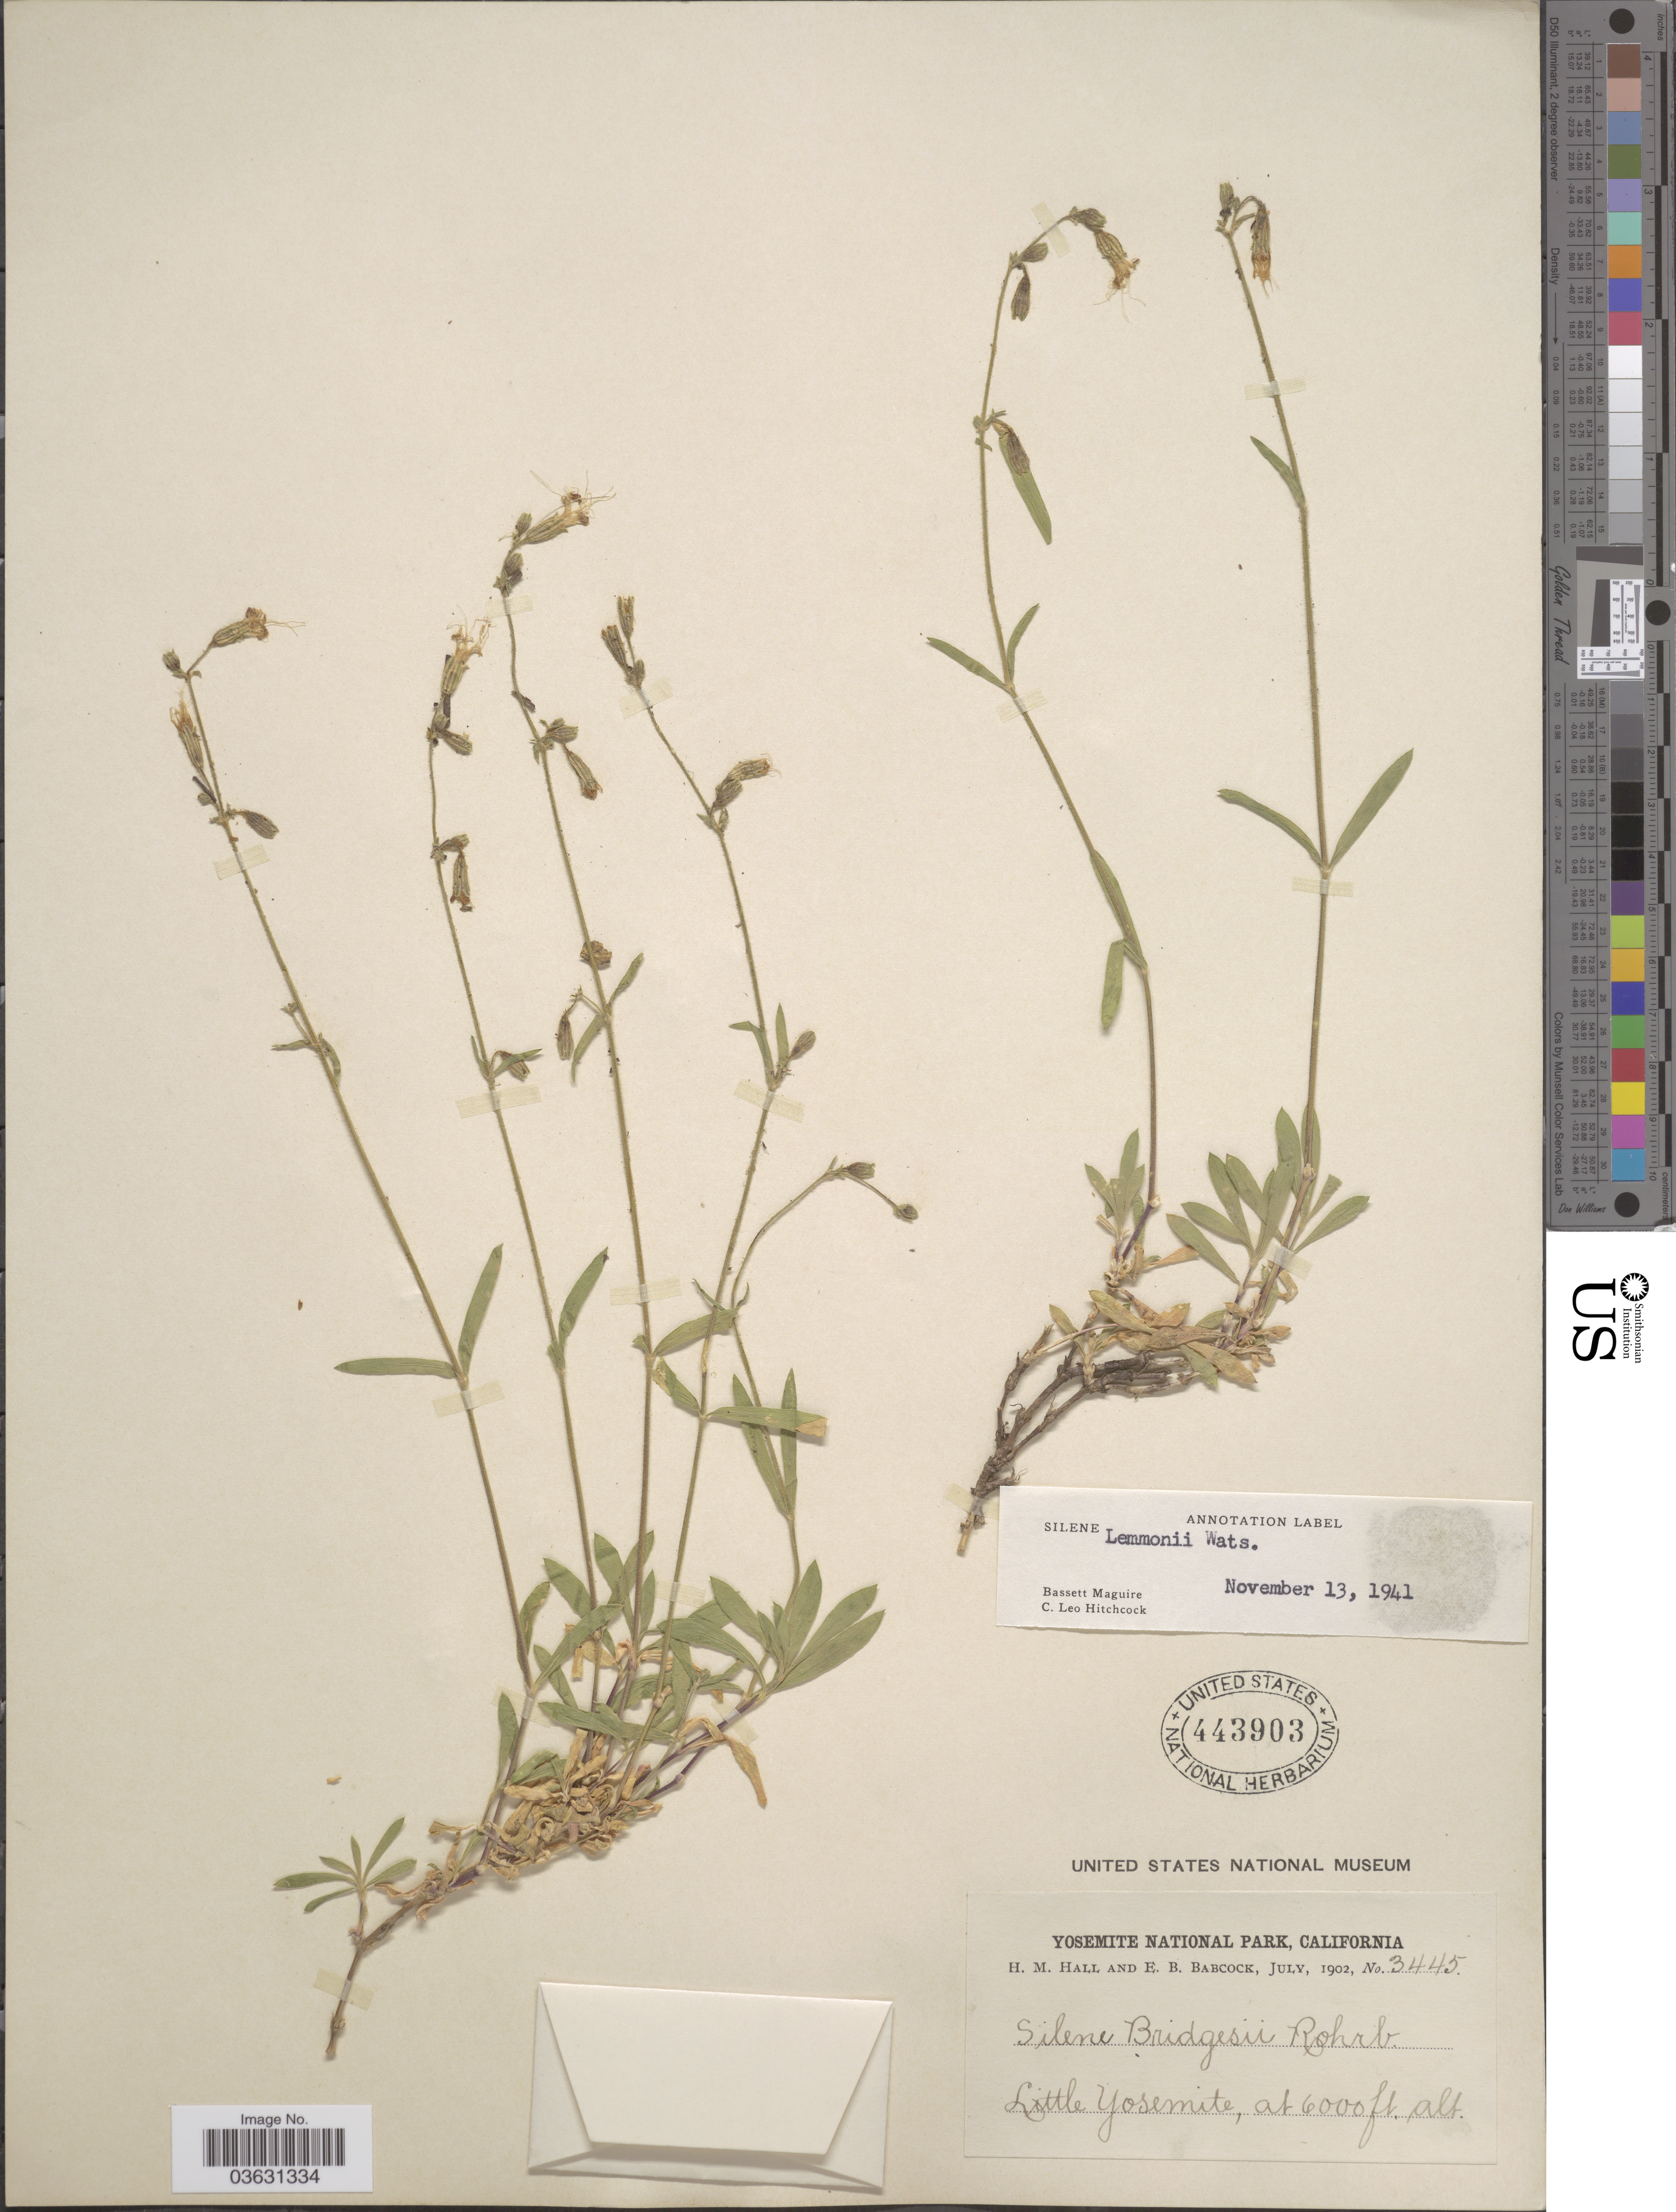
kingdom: Plantae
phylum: Tracheophyta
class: Magnoliopsida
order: Caryophyllales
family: Caryophyllaceae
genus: Silene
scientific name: Silene lemmonii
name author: S. Watson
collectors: H. M. Hall & E. B. Babcock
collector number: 3445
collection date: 1902-07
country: United States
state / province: California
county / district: Mariposa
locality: Yosemite National Park. Little Yosemite.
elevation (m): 1829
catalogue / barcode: US 443903